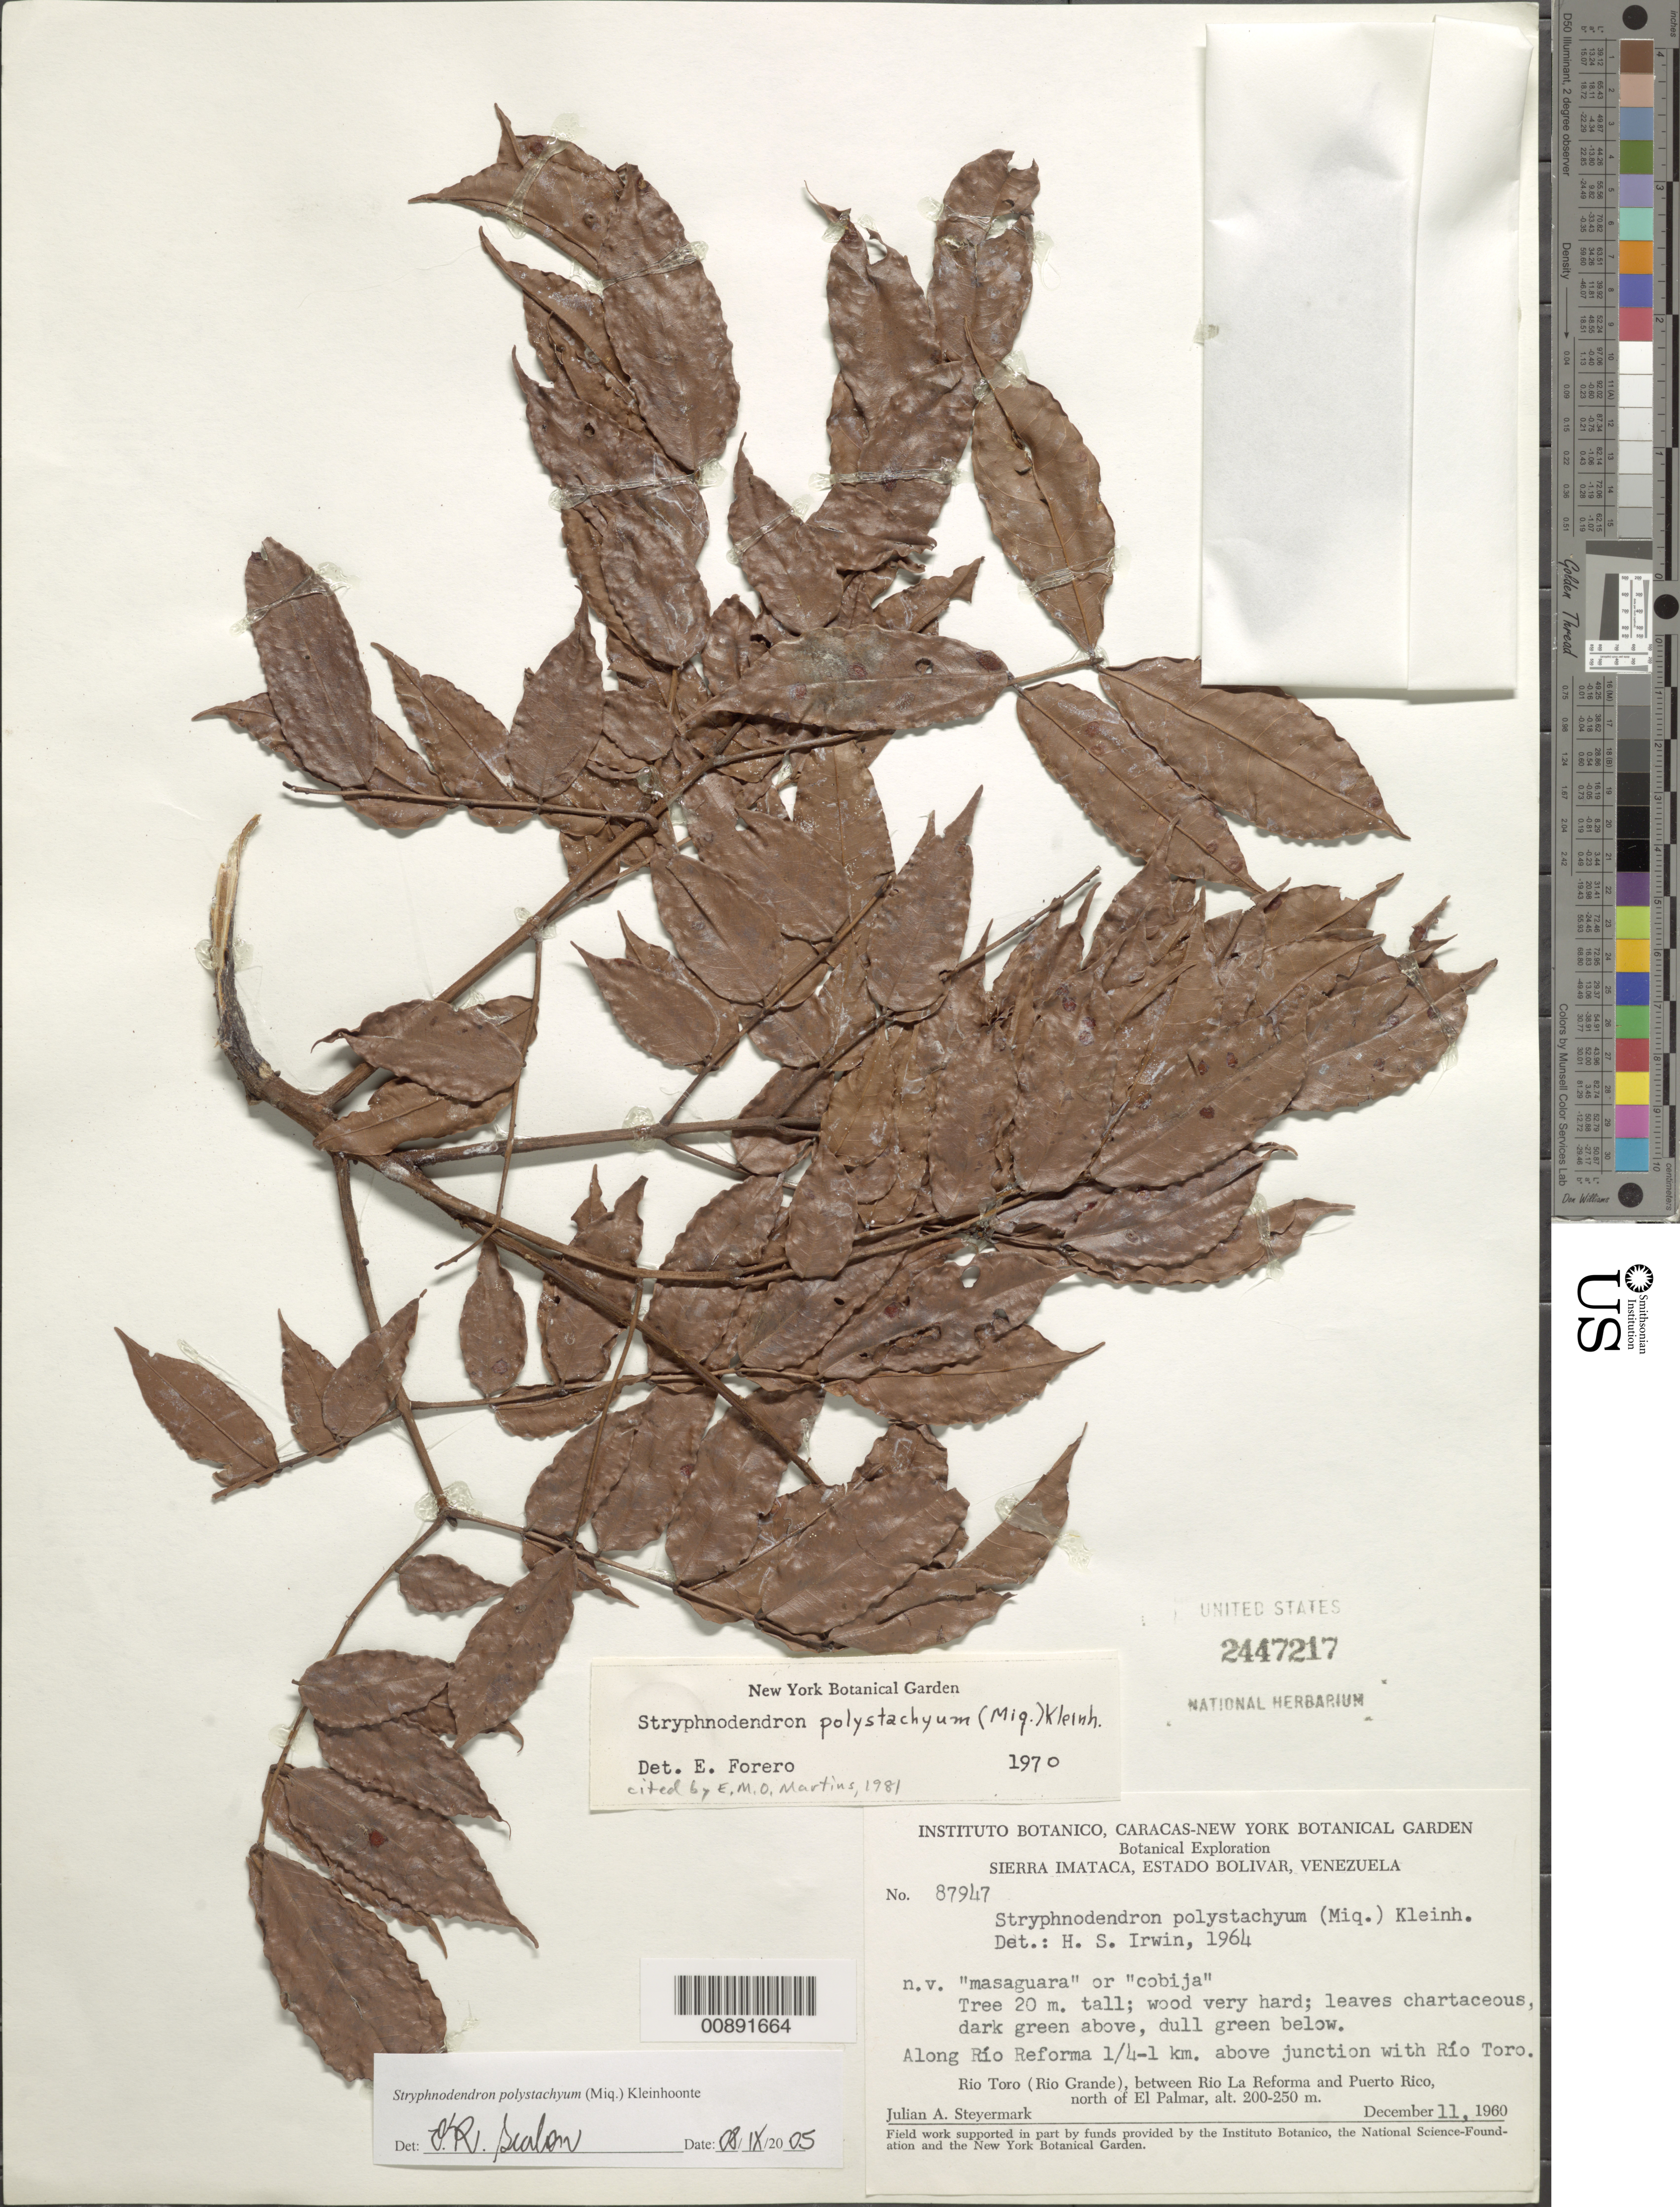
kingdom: Plantae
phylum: Tracheophyta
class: Magnoliopsida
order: Fabales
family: Fabaceae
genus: Gwilymia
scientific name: Gwilymia polystachya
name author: (Miq.) A.G. Lima et al.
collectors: J. Steyermark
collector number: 87947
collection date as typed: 11-Dec-60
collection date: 1960-12-11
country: Venezuela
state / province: Bolívar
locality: Río Reforma, 0.25-1 km above junction with Río Toro (Río Grande), between Río La Reforma and Puerto Rico, N of El Palmar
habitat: Along rio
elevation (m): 200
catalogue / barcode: US 2447217